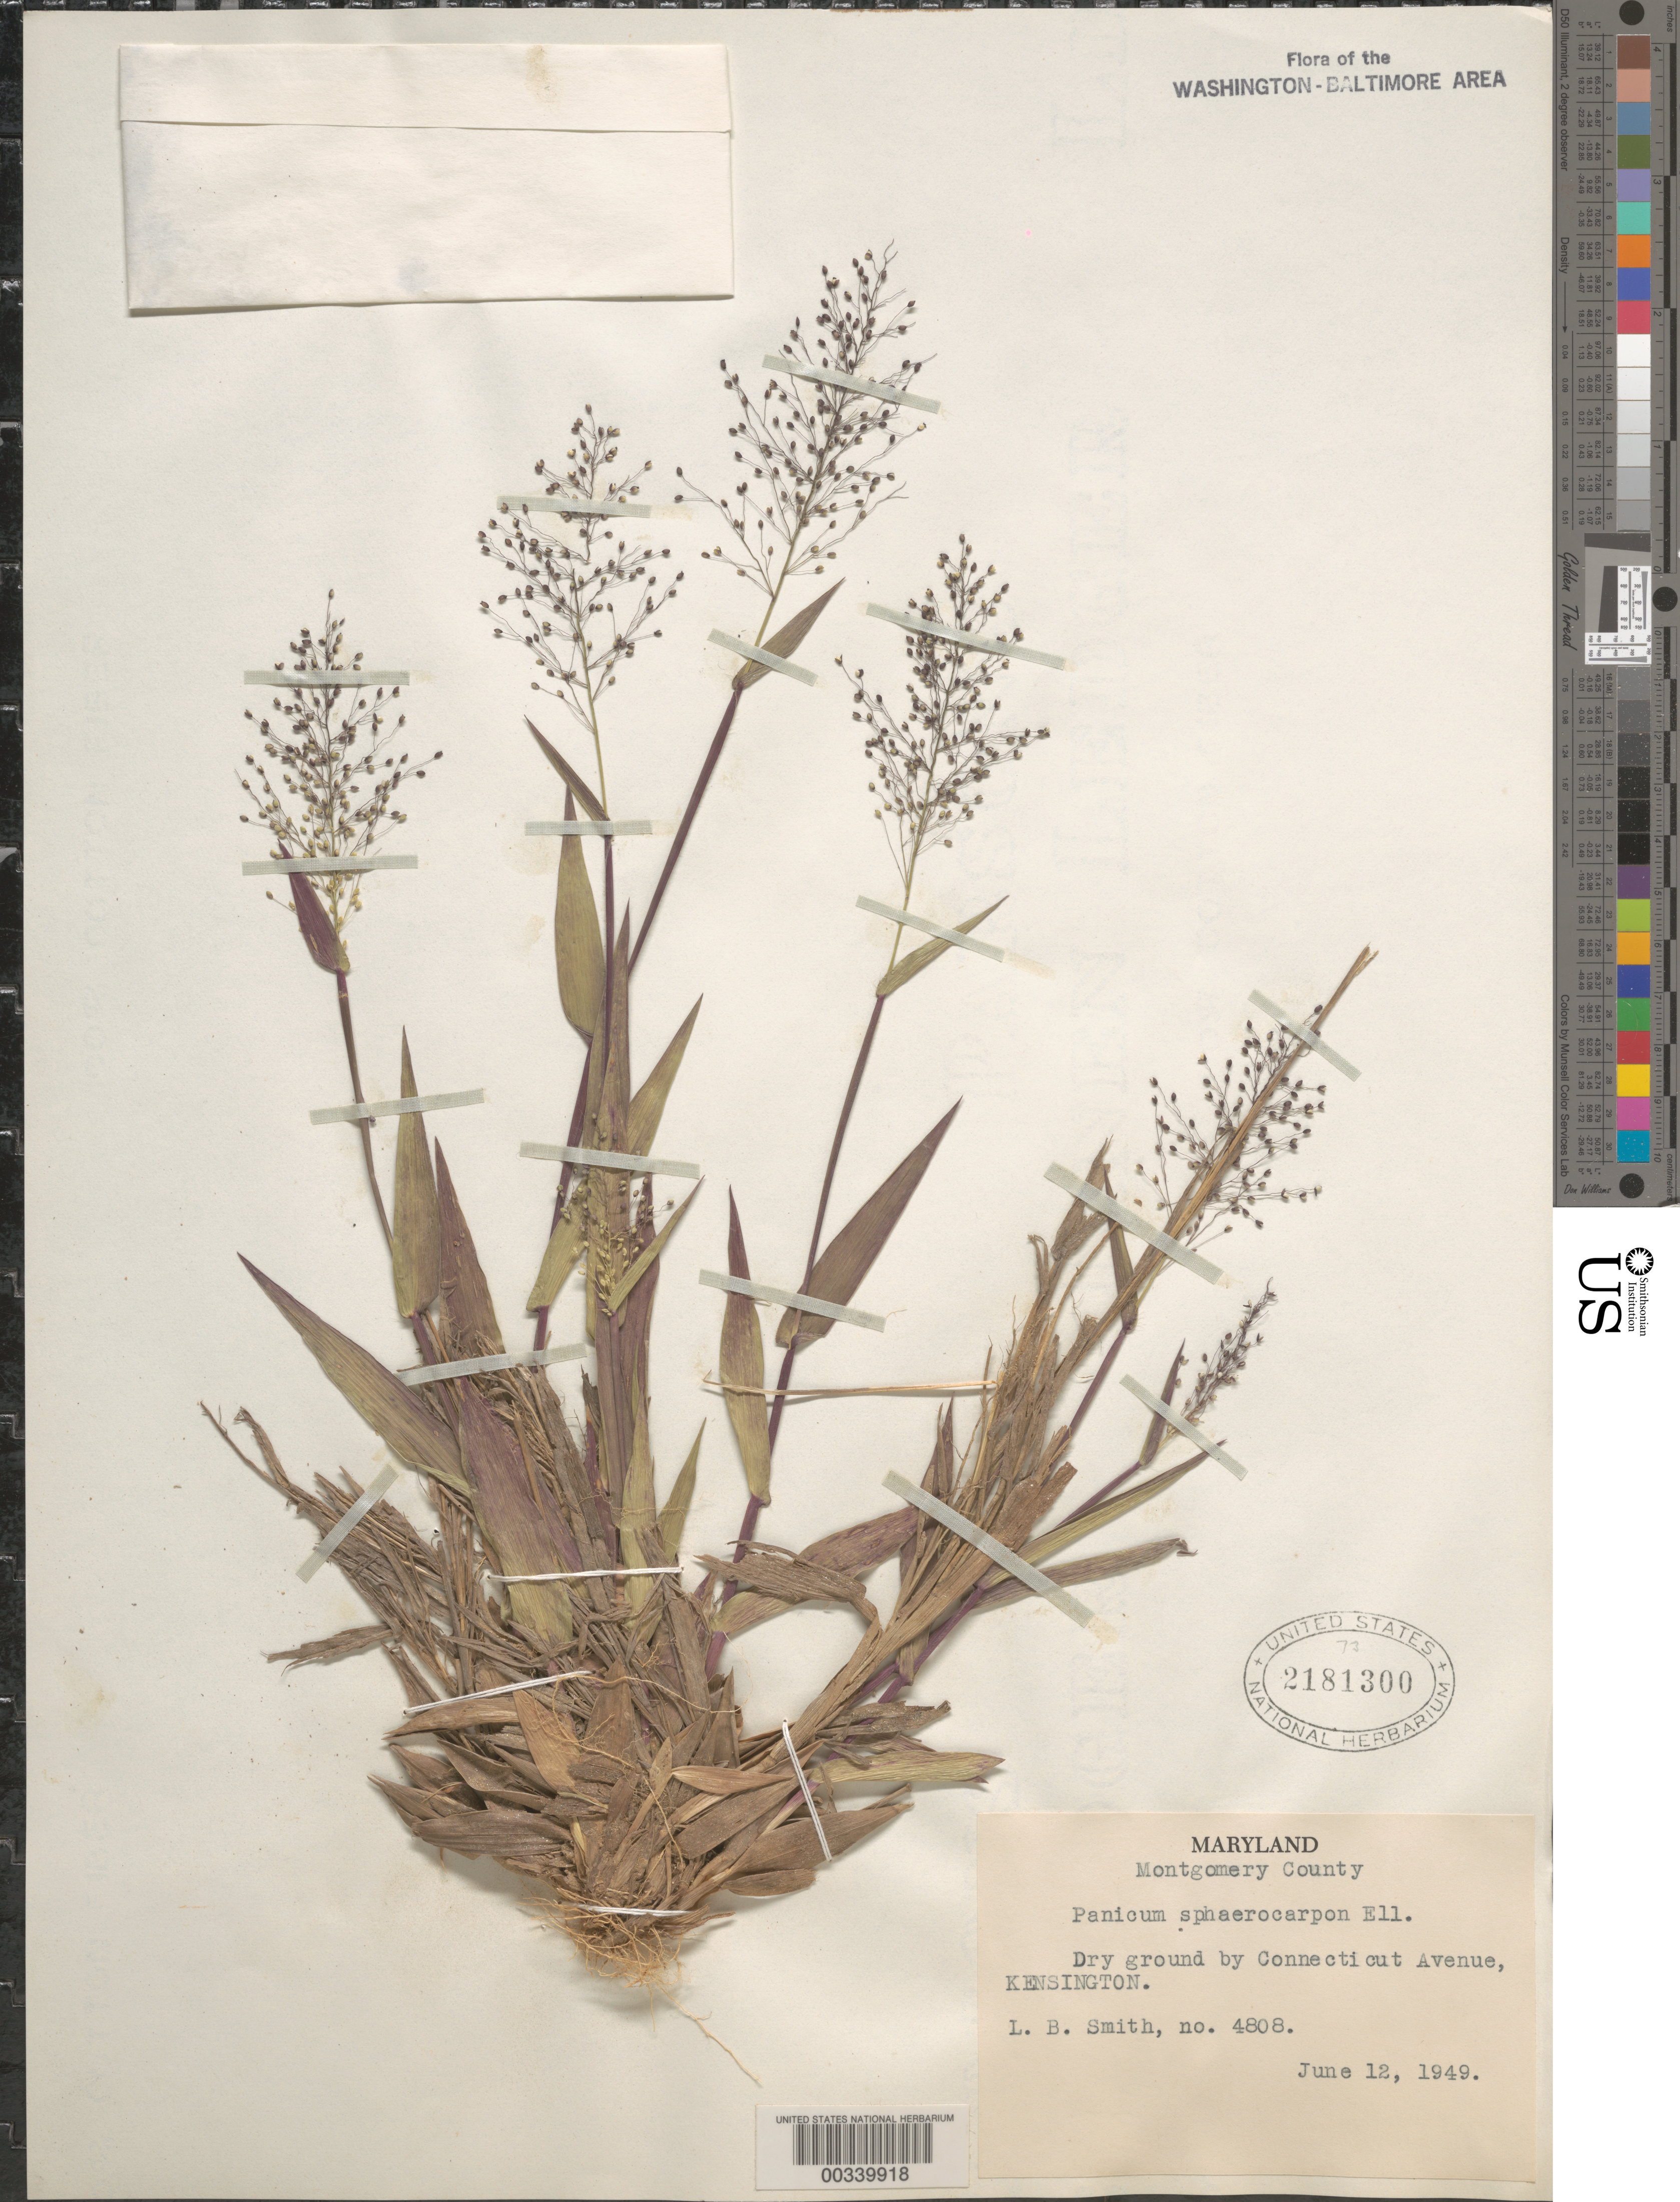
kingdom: Plantae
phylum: Tracheophyta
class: Liliopsida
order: Poales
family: Poaceae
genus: Dichanthelium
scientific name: Dichanthelium sphaerocarpon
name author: (Elliott) Gould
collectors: L. Smith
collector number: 4808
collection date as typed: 12 Jun 1949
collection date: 1949-06-12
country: United States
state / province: Maryland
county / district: Montgomery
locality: Connecticut Ave., Kensington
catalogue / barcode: US 2181300